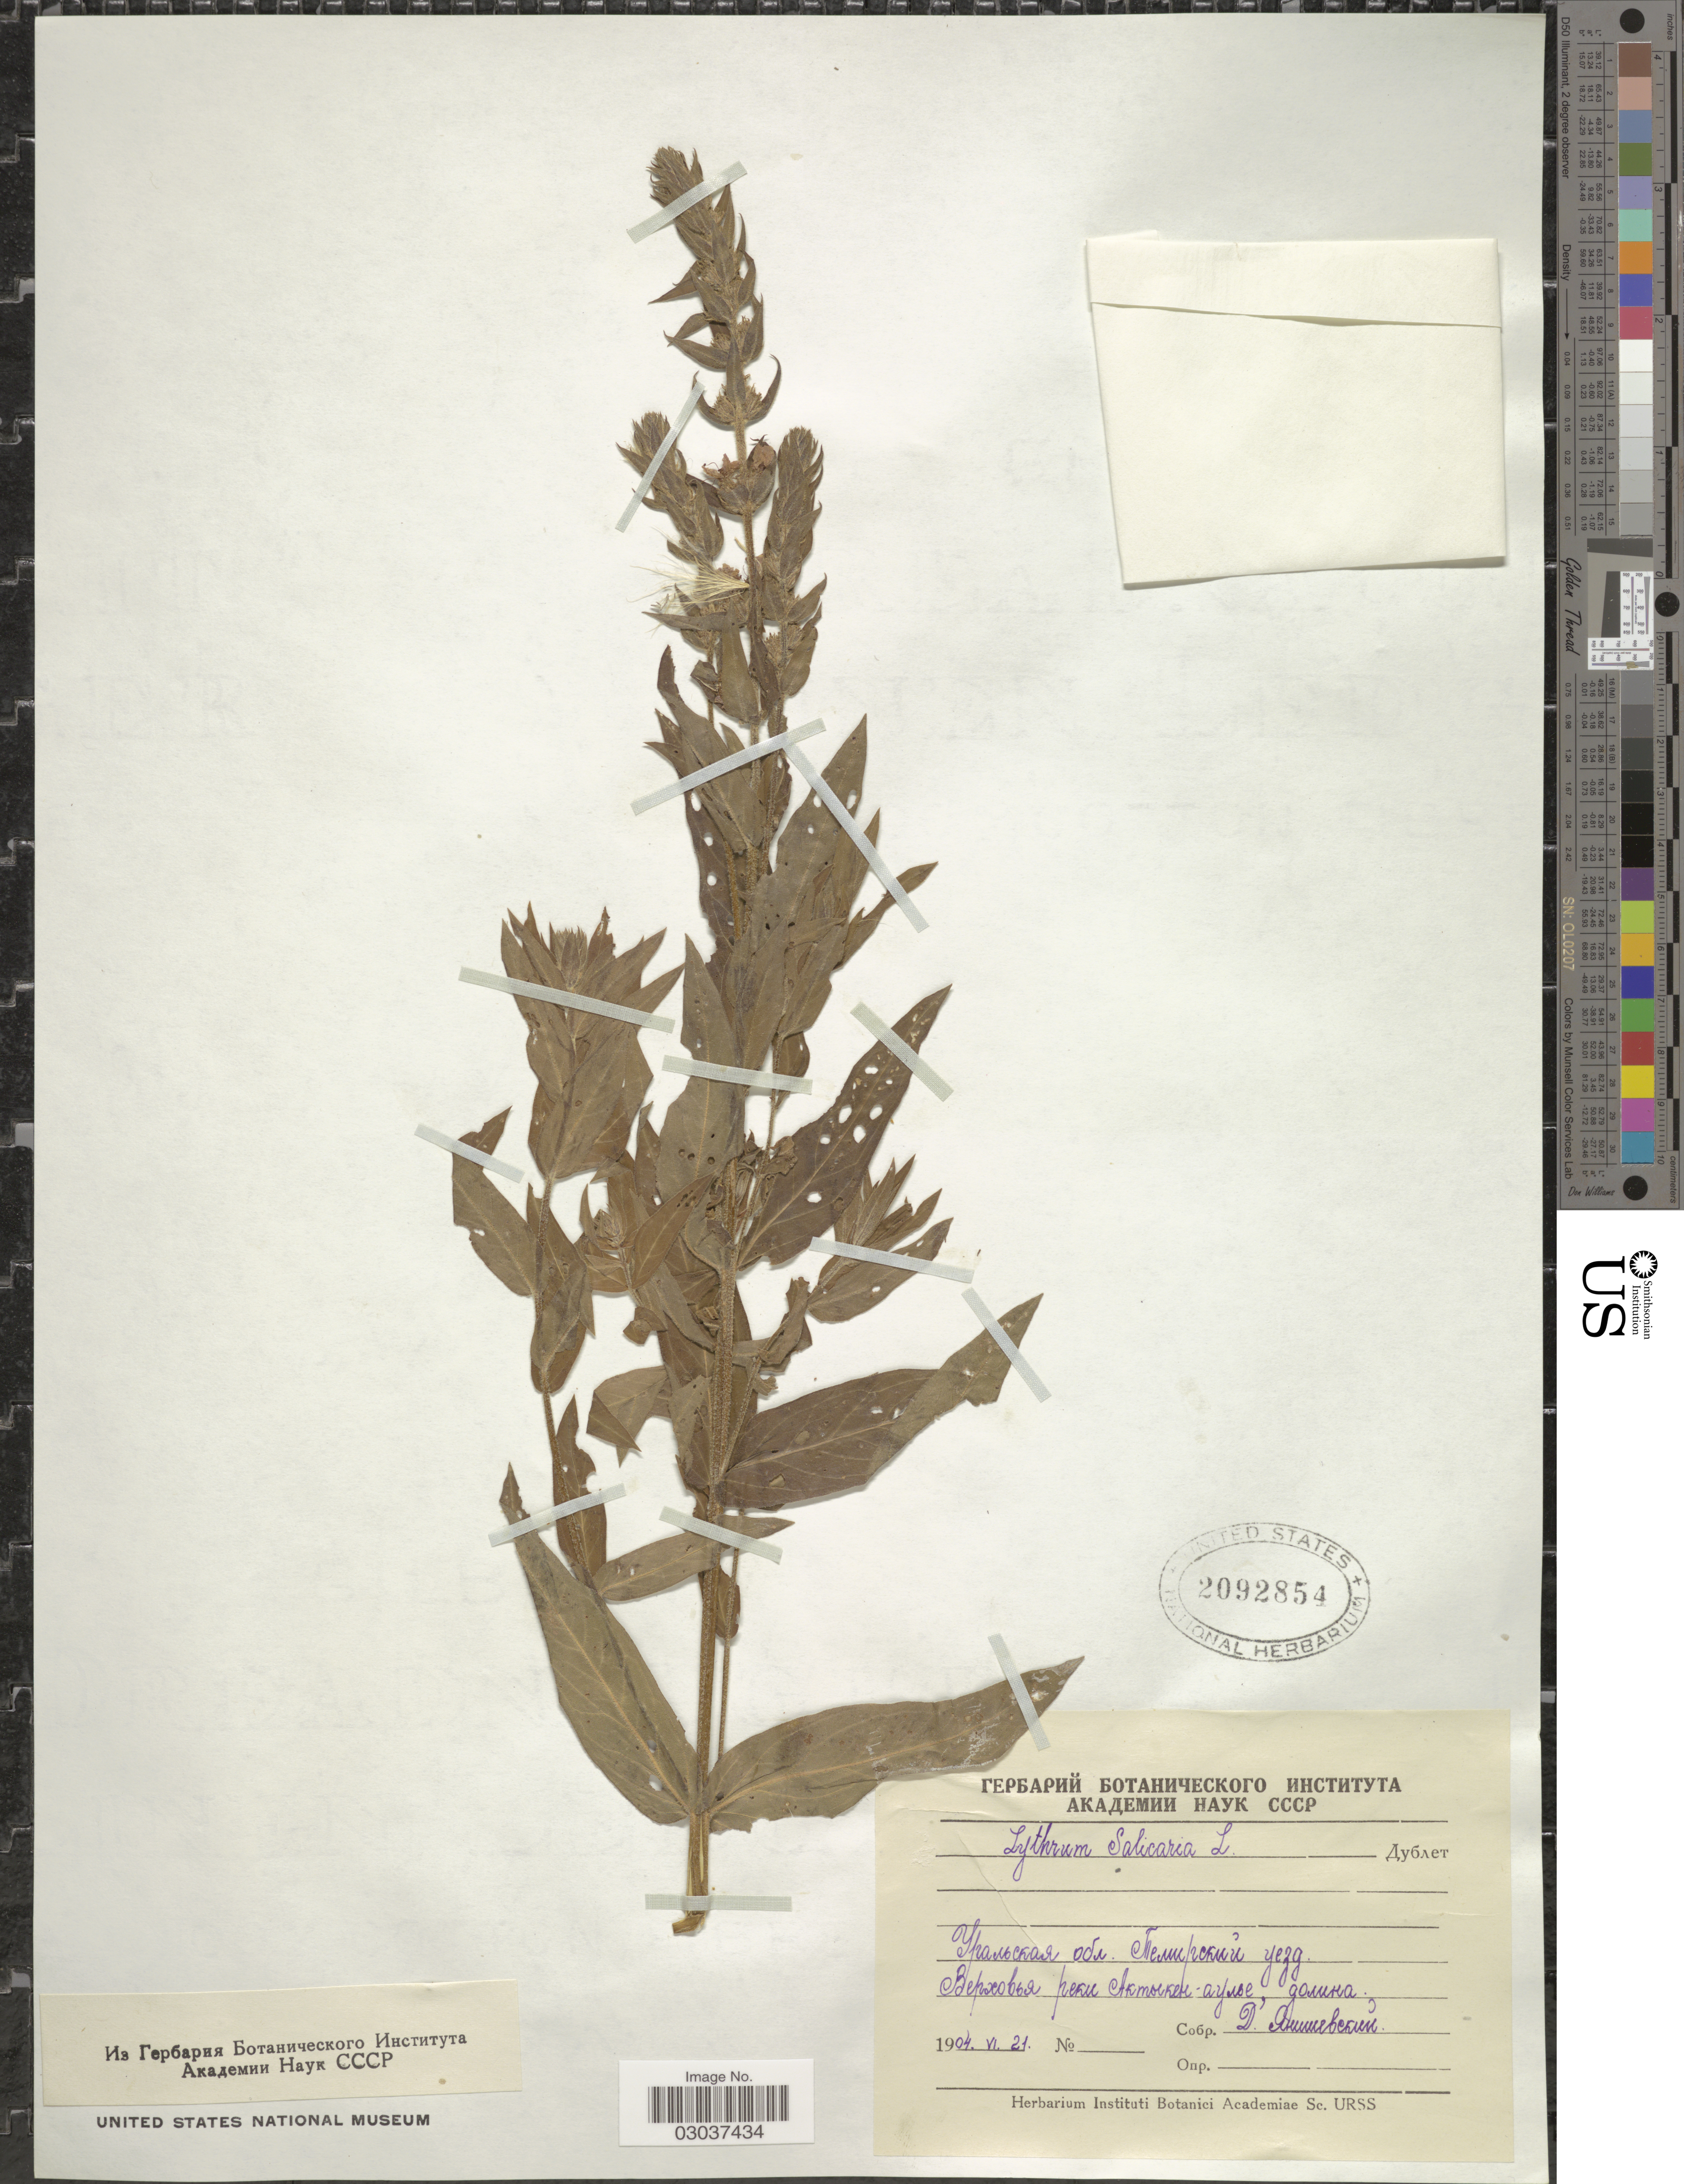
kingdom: Plantae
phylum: Tracheophyta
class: Magnoliopsida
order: Myrtales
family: Lythraceae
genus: Lythrum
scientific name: Lythrum salicaria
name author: L.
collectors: D. Yanishevsky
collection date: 1904-06-21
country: Kazakhstan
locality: Aktyken-aul River.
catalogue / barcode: US 2092854